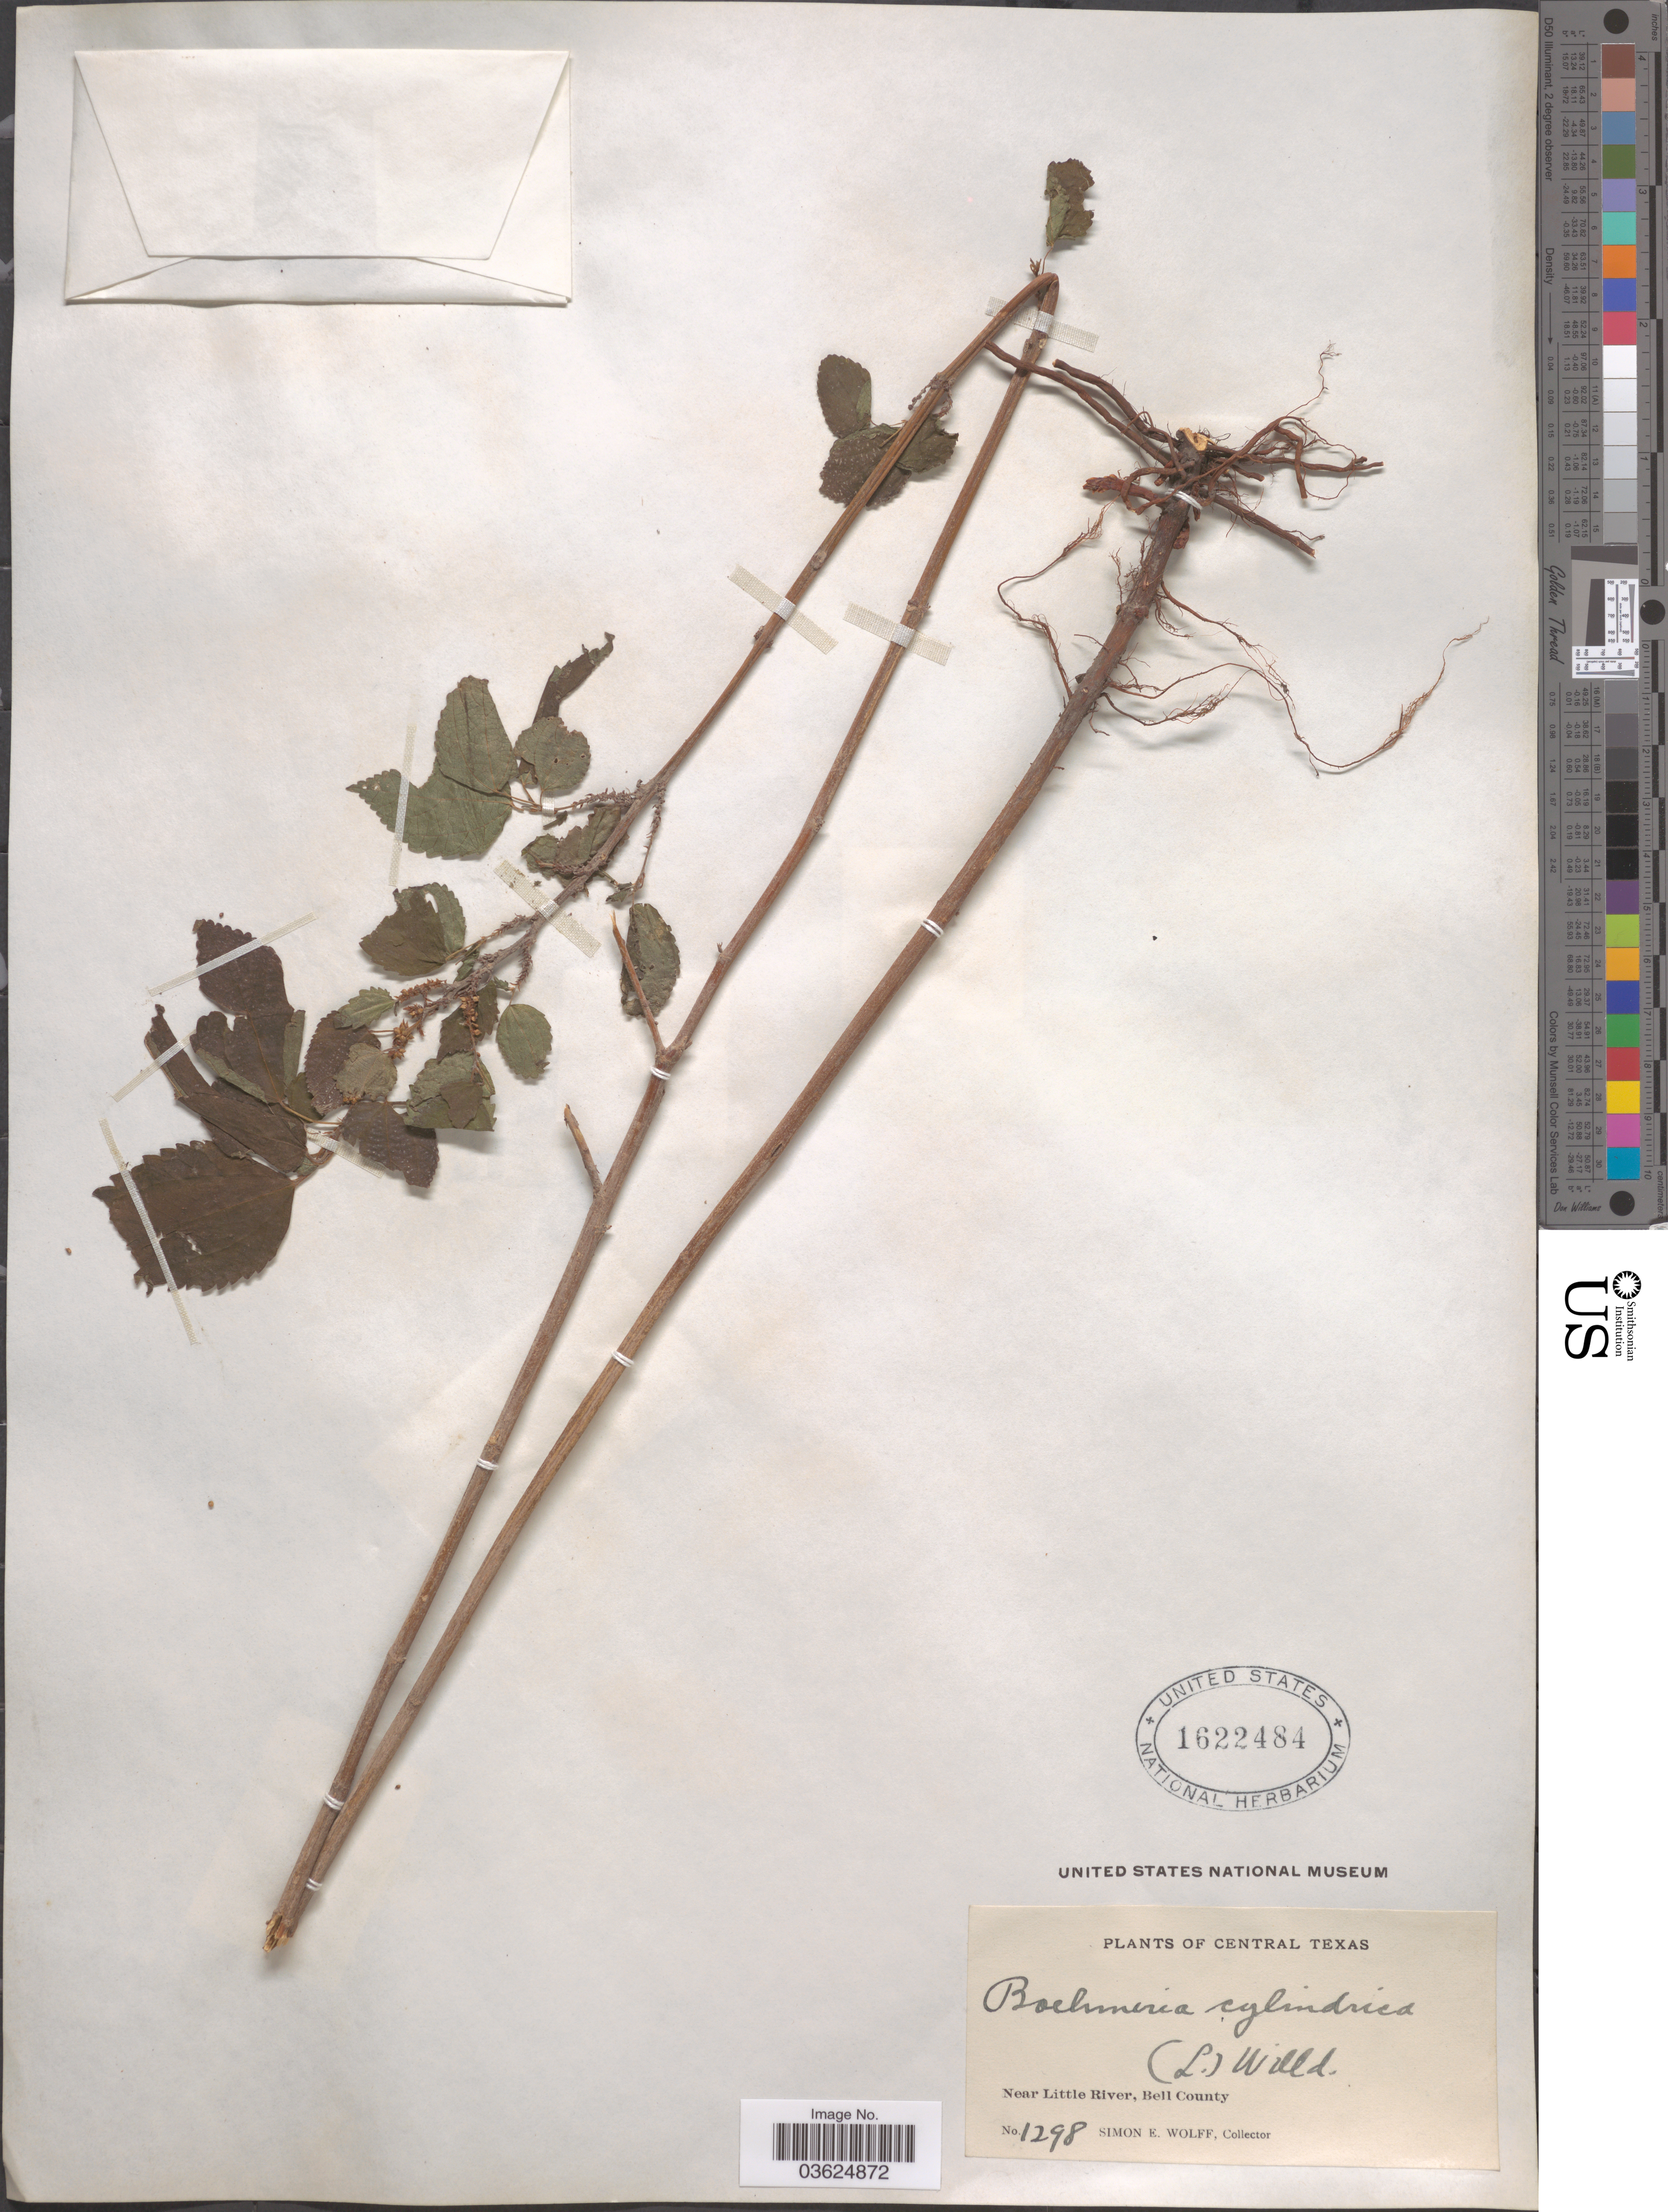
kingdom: Plantae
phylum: Tracheophyta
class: Magnoliopsida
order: Rosales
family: Urticaceae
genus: Boehmeria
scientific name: Boehmeria cylindrica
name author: (L.) Sw.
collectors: S. E. Wolff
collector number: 1298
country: United States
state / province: Texas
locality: Central Texas. Near Little River, Bell County.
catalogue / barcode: US 1622484